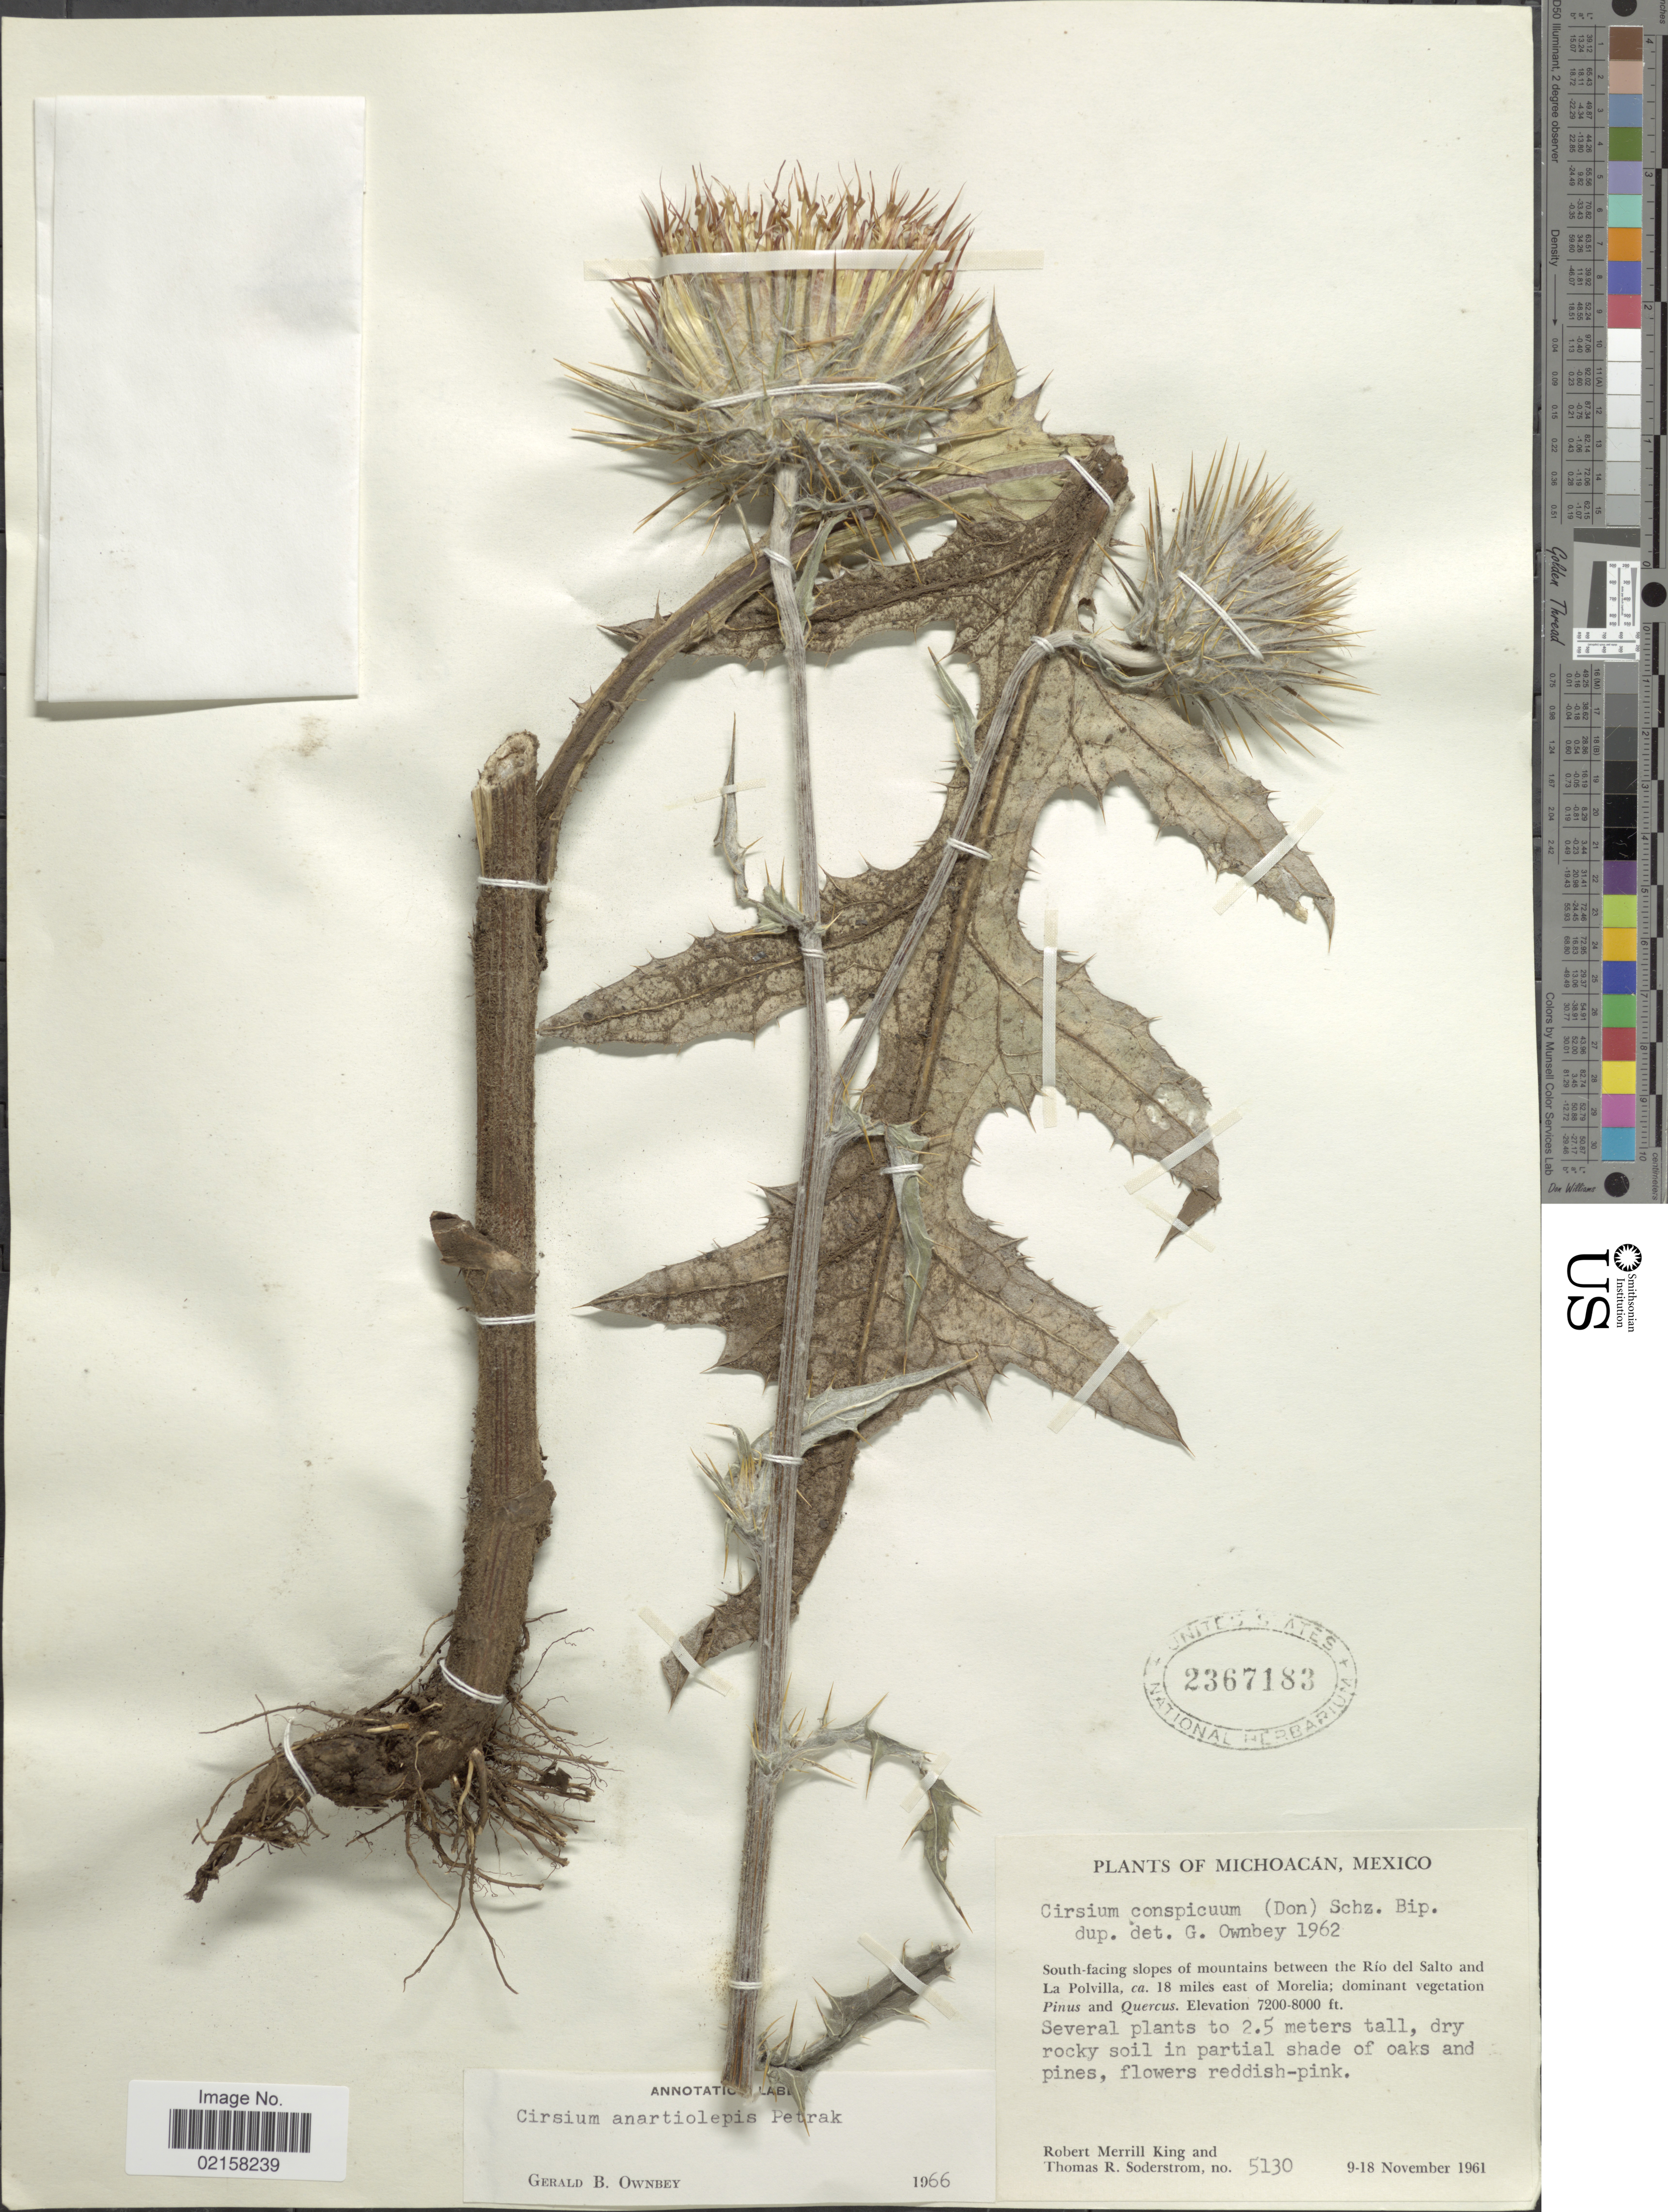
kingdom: Plantae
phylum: Tracheophyta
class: Magnoliopsida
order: Asterales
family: Asteraceae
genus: Cirsium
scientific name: Cirsium anartiolepis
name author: Petr.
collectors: R. M. King & T. R. Soderstrom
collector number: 5130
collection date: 1961-11-09/1961-11-18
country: Mexico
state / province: Michoacán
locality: South-facing slopes of mountains between the Rio del Salto and La Polvilla, ca. 18 miles east of Morelia.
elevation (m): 2195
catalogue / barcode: US 2367183